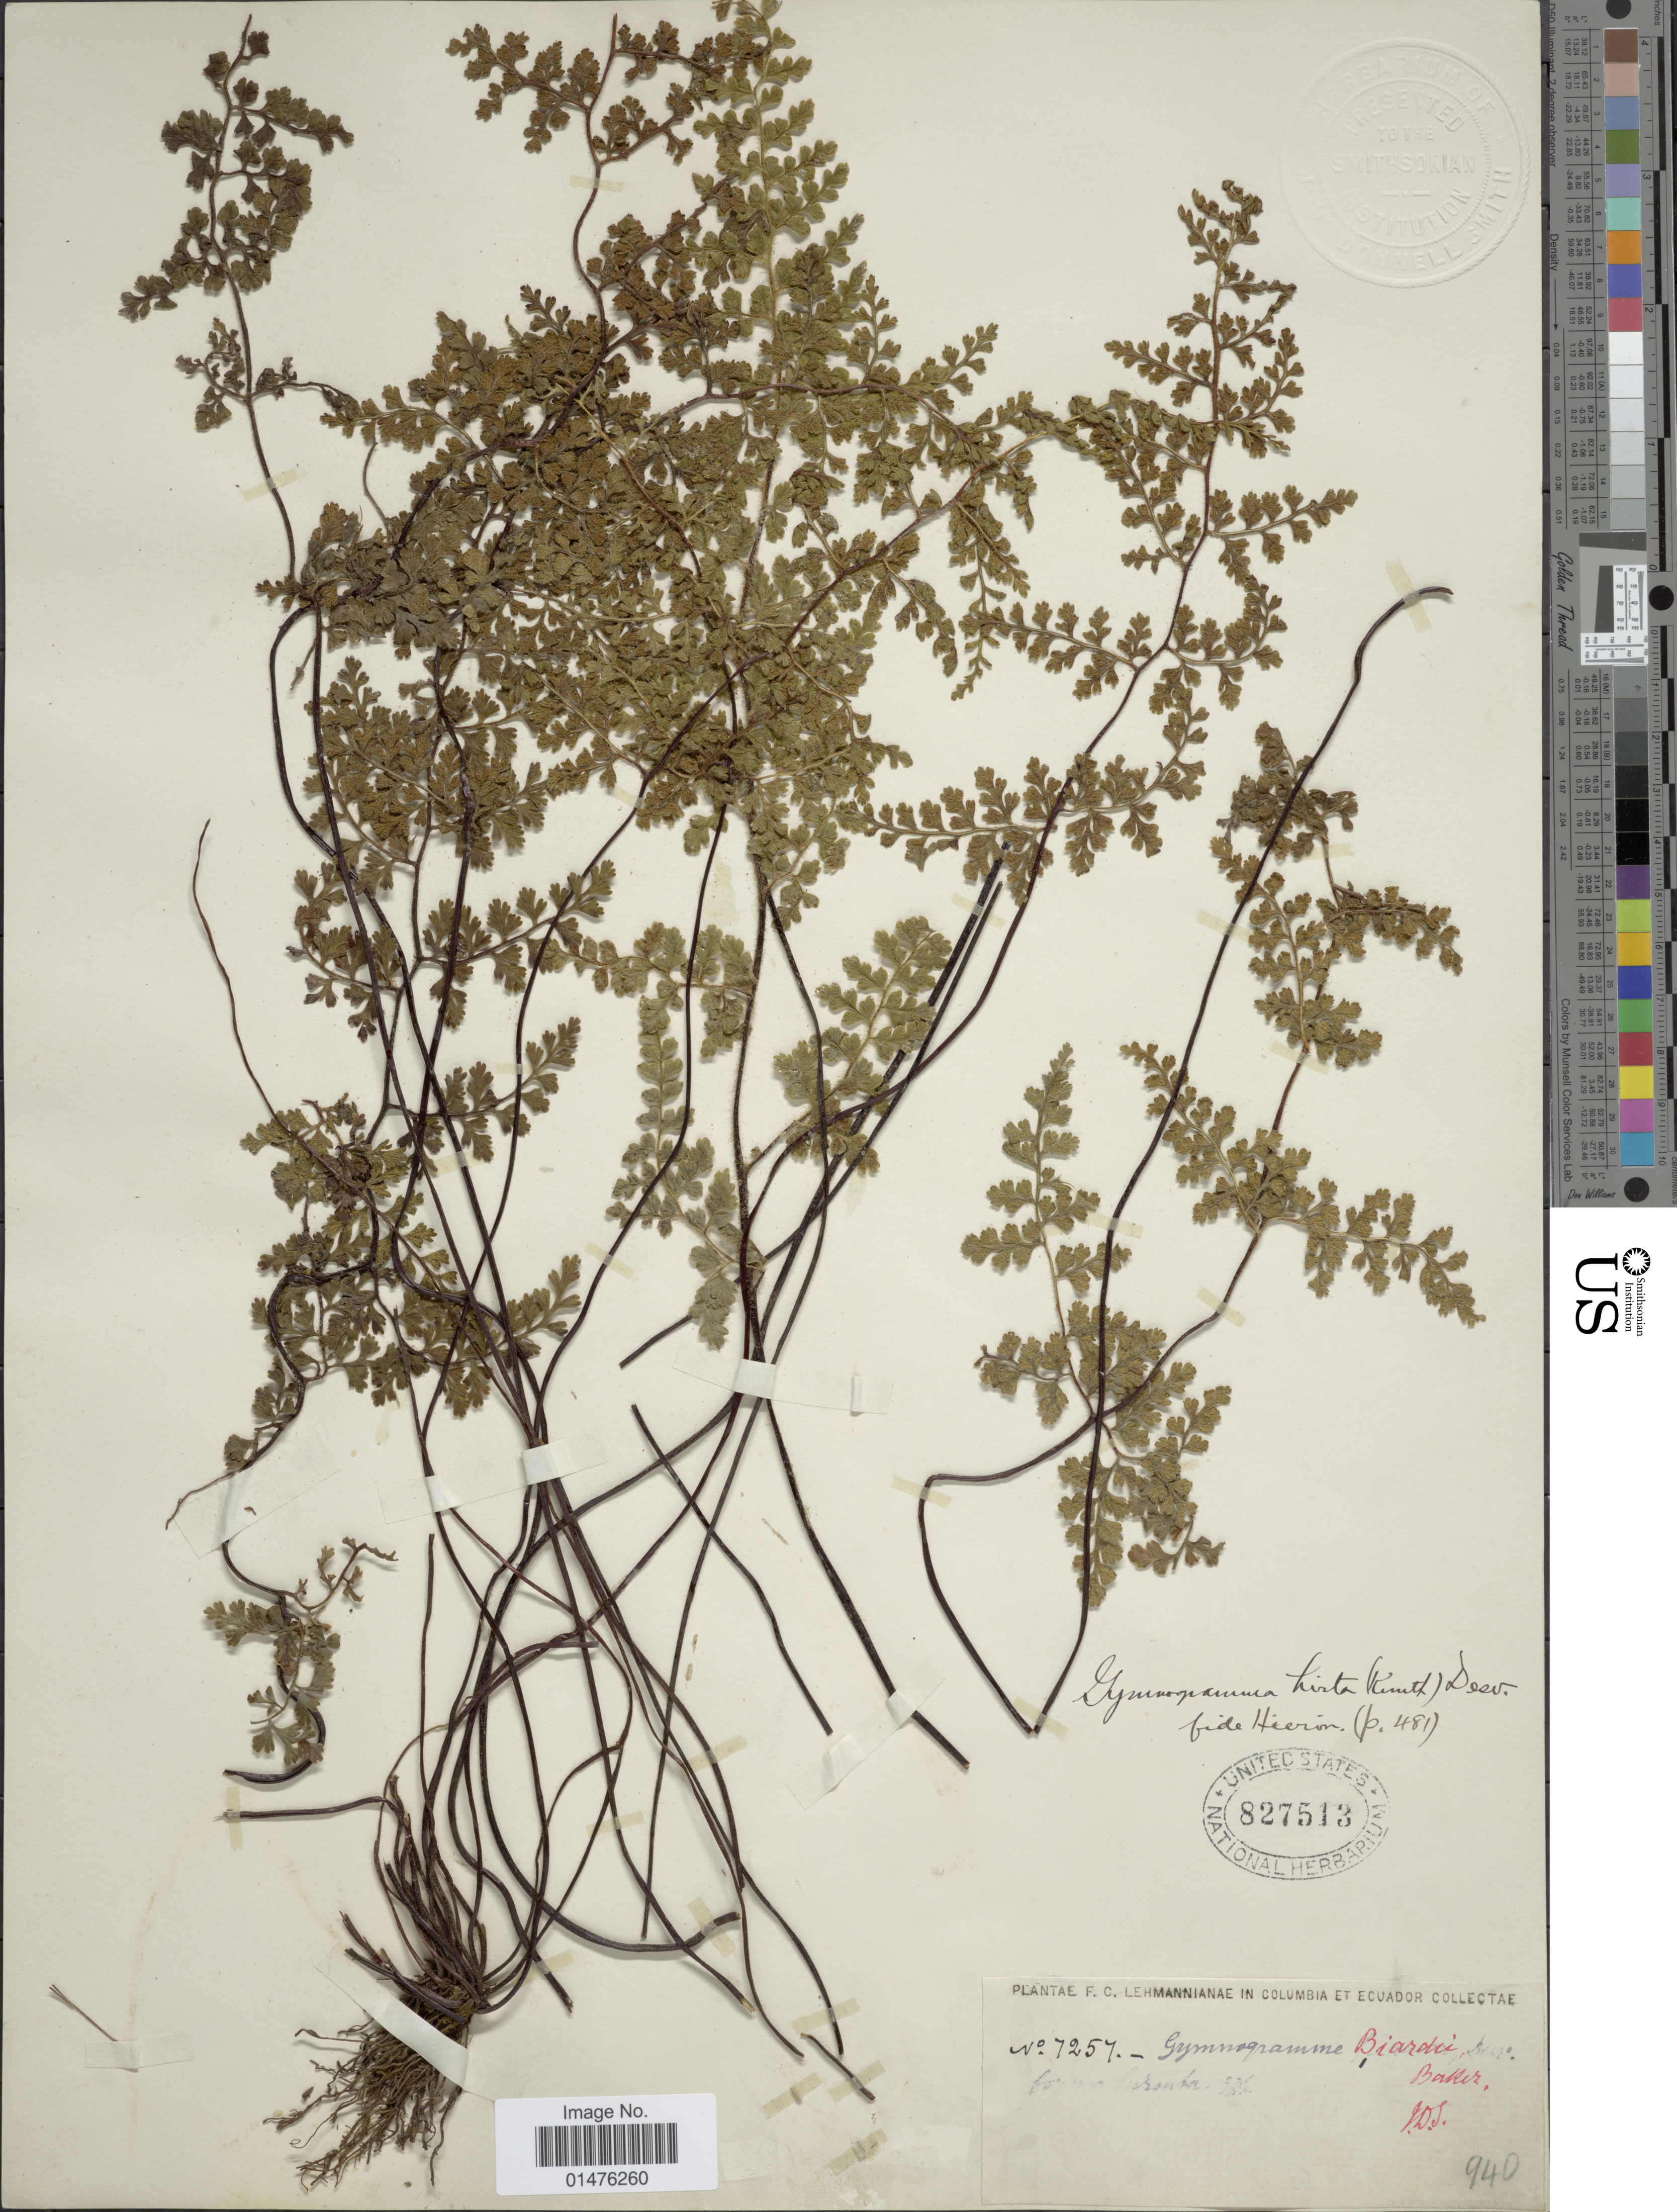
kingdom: Plantae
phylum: Tracheophyta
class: Polypodiopsida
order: Polypodiales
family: Pteridaceae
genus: Jamesonia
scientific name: Jamesonia hirta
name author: (Kunth) Christenh.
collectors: F. C. Lehmann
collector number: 7257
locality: Columbia et Ecuador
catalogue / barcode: US 827513